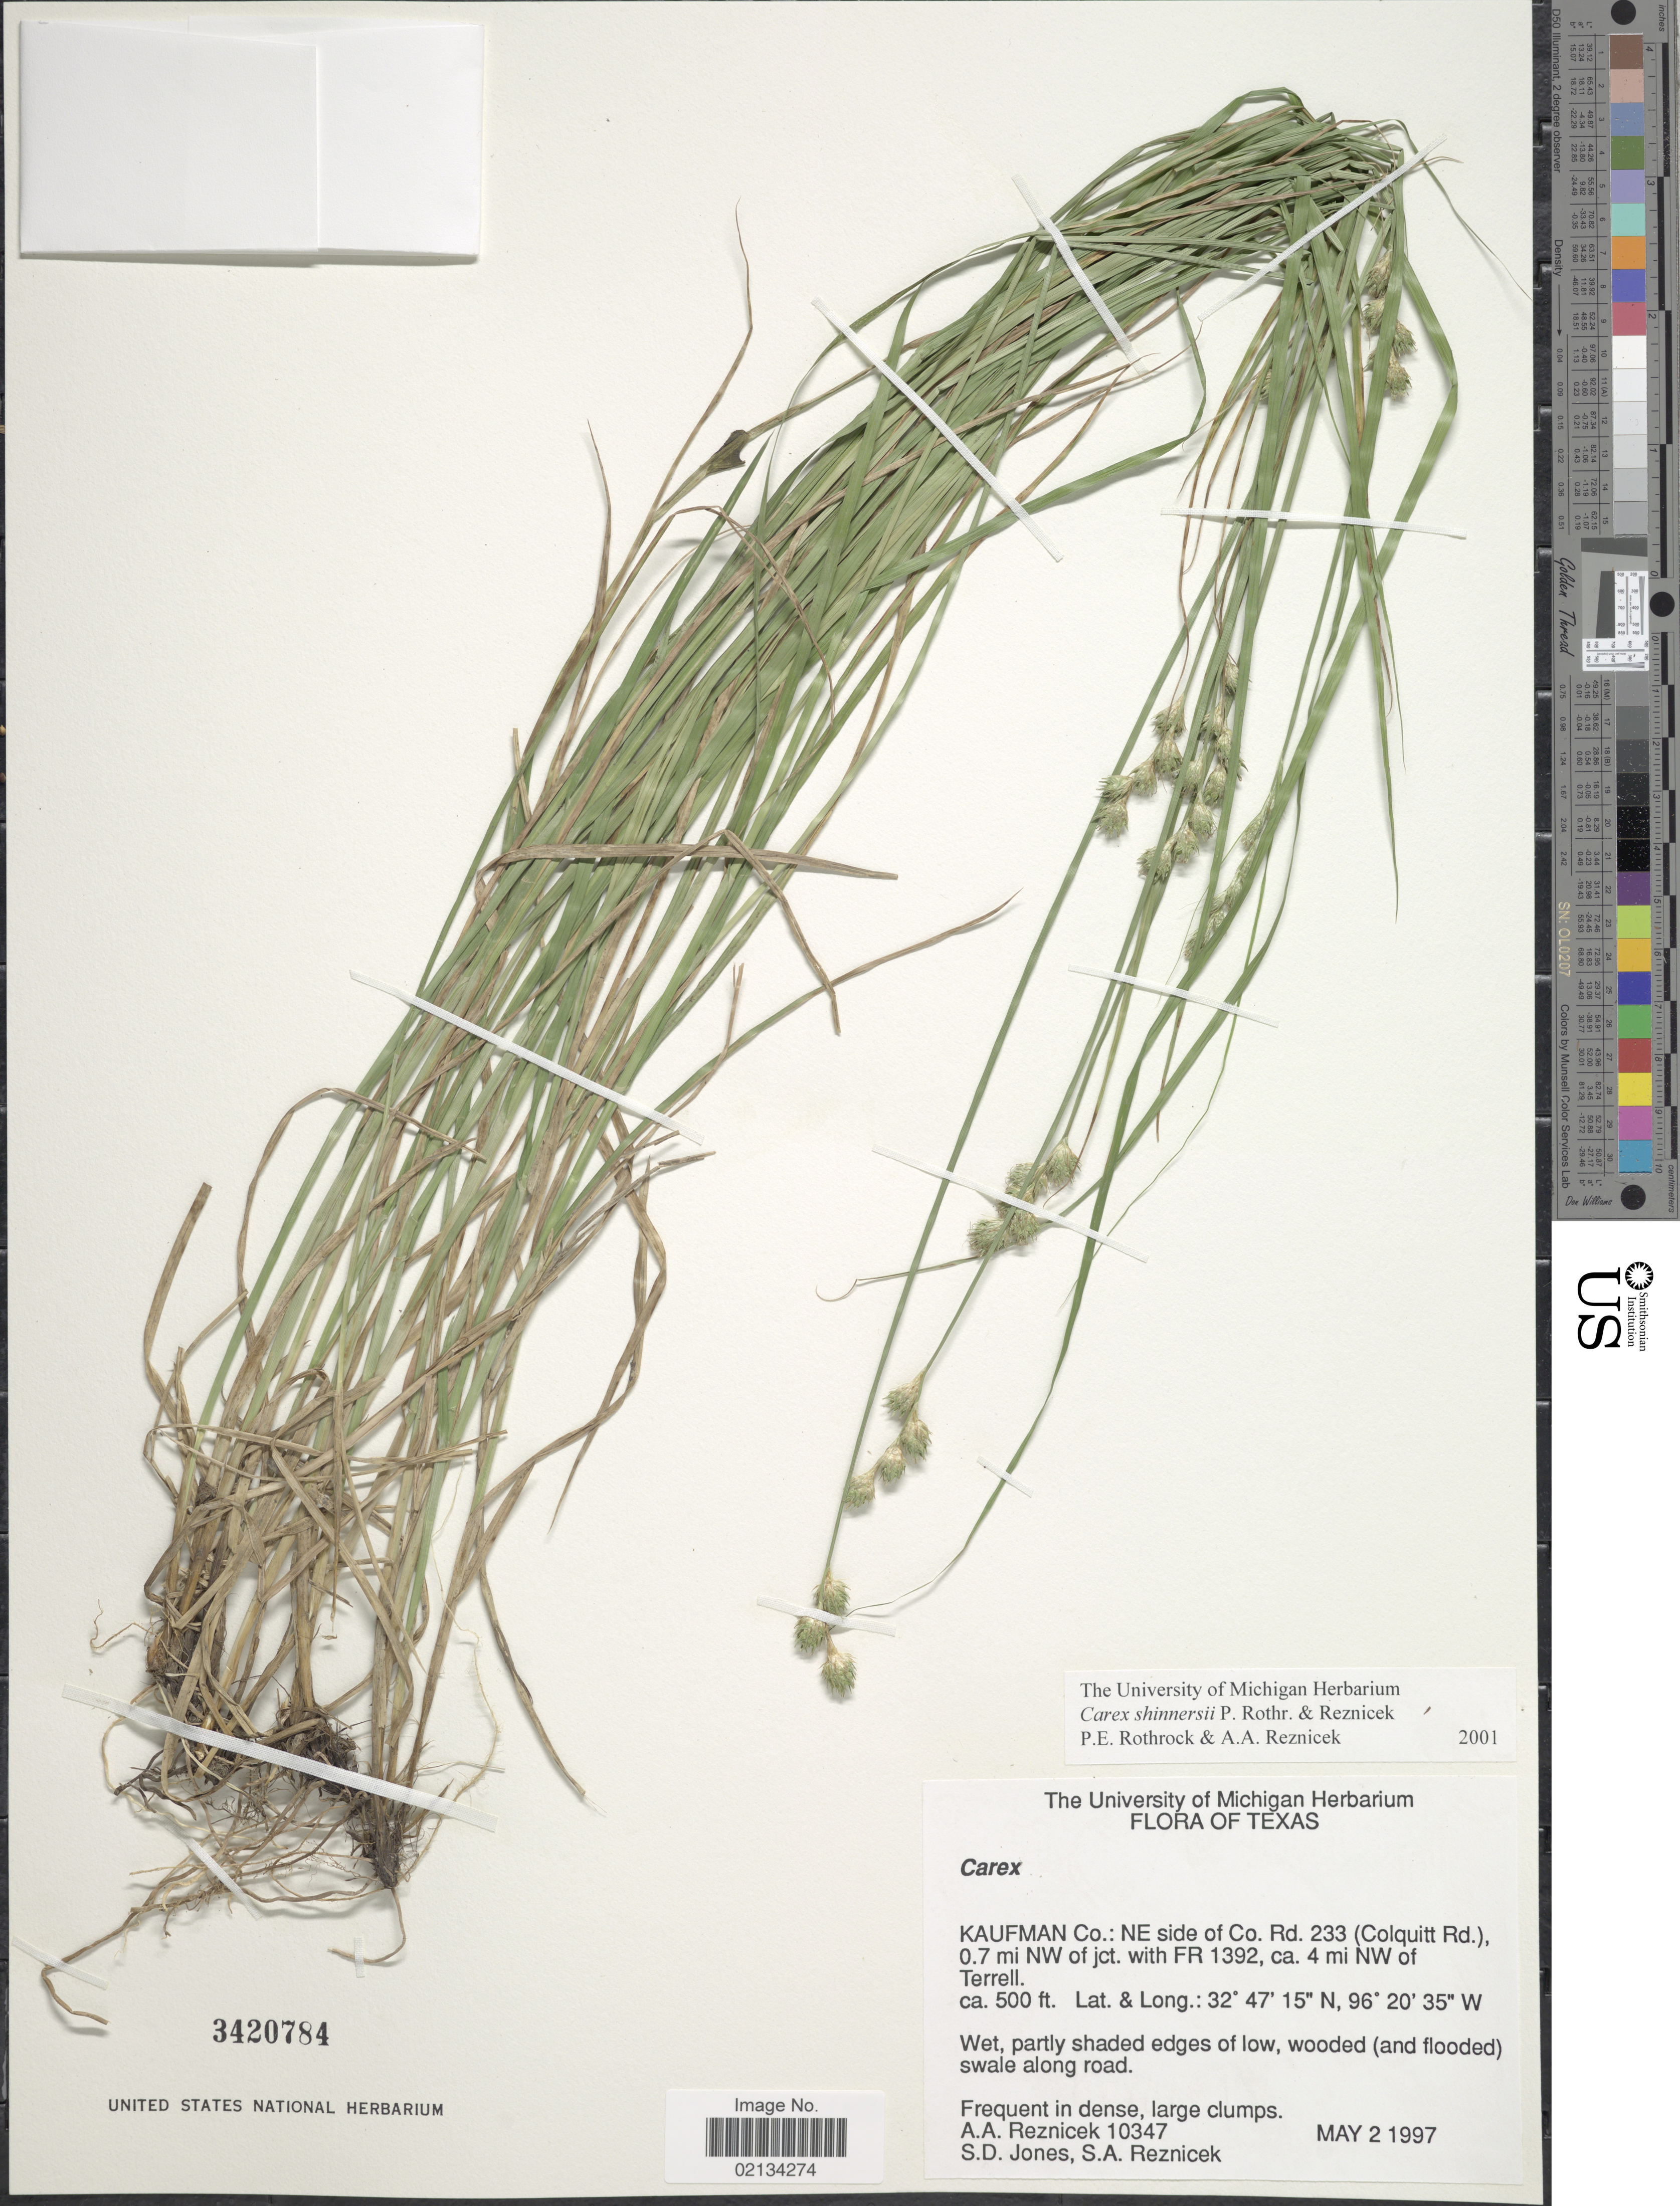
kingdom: Plantae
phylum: Tracheophyta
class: Liliopsida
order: Poales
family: Cyperaceae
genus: Carex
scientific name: Carex shinnersii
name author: P. Rothr. & Reznicek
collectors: A. A. Reznicek, S. D. Jones & S. A. Reznicek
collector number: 10347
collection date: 1997-05-02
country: United States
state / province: Texas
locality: Kaufman Co.: NE side of Co. Rd. 233 (Colquitt Rd.), 0.7 mi NW of jct. with FR 1392, ca. 4 mi NW of Terrell, along road.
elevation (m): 152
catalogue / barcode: US 3420784